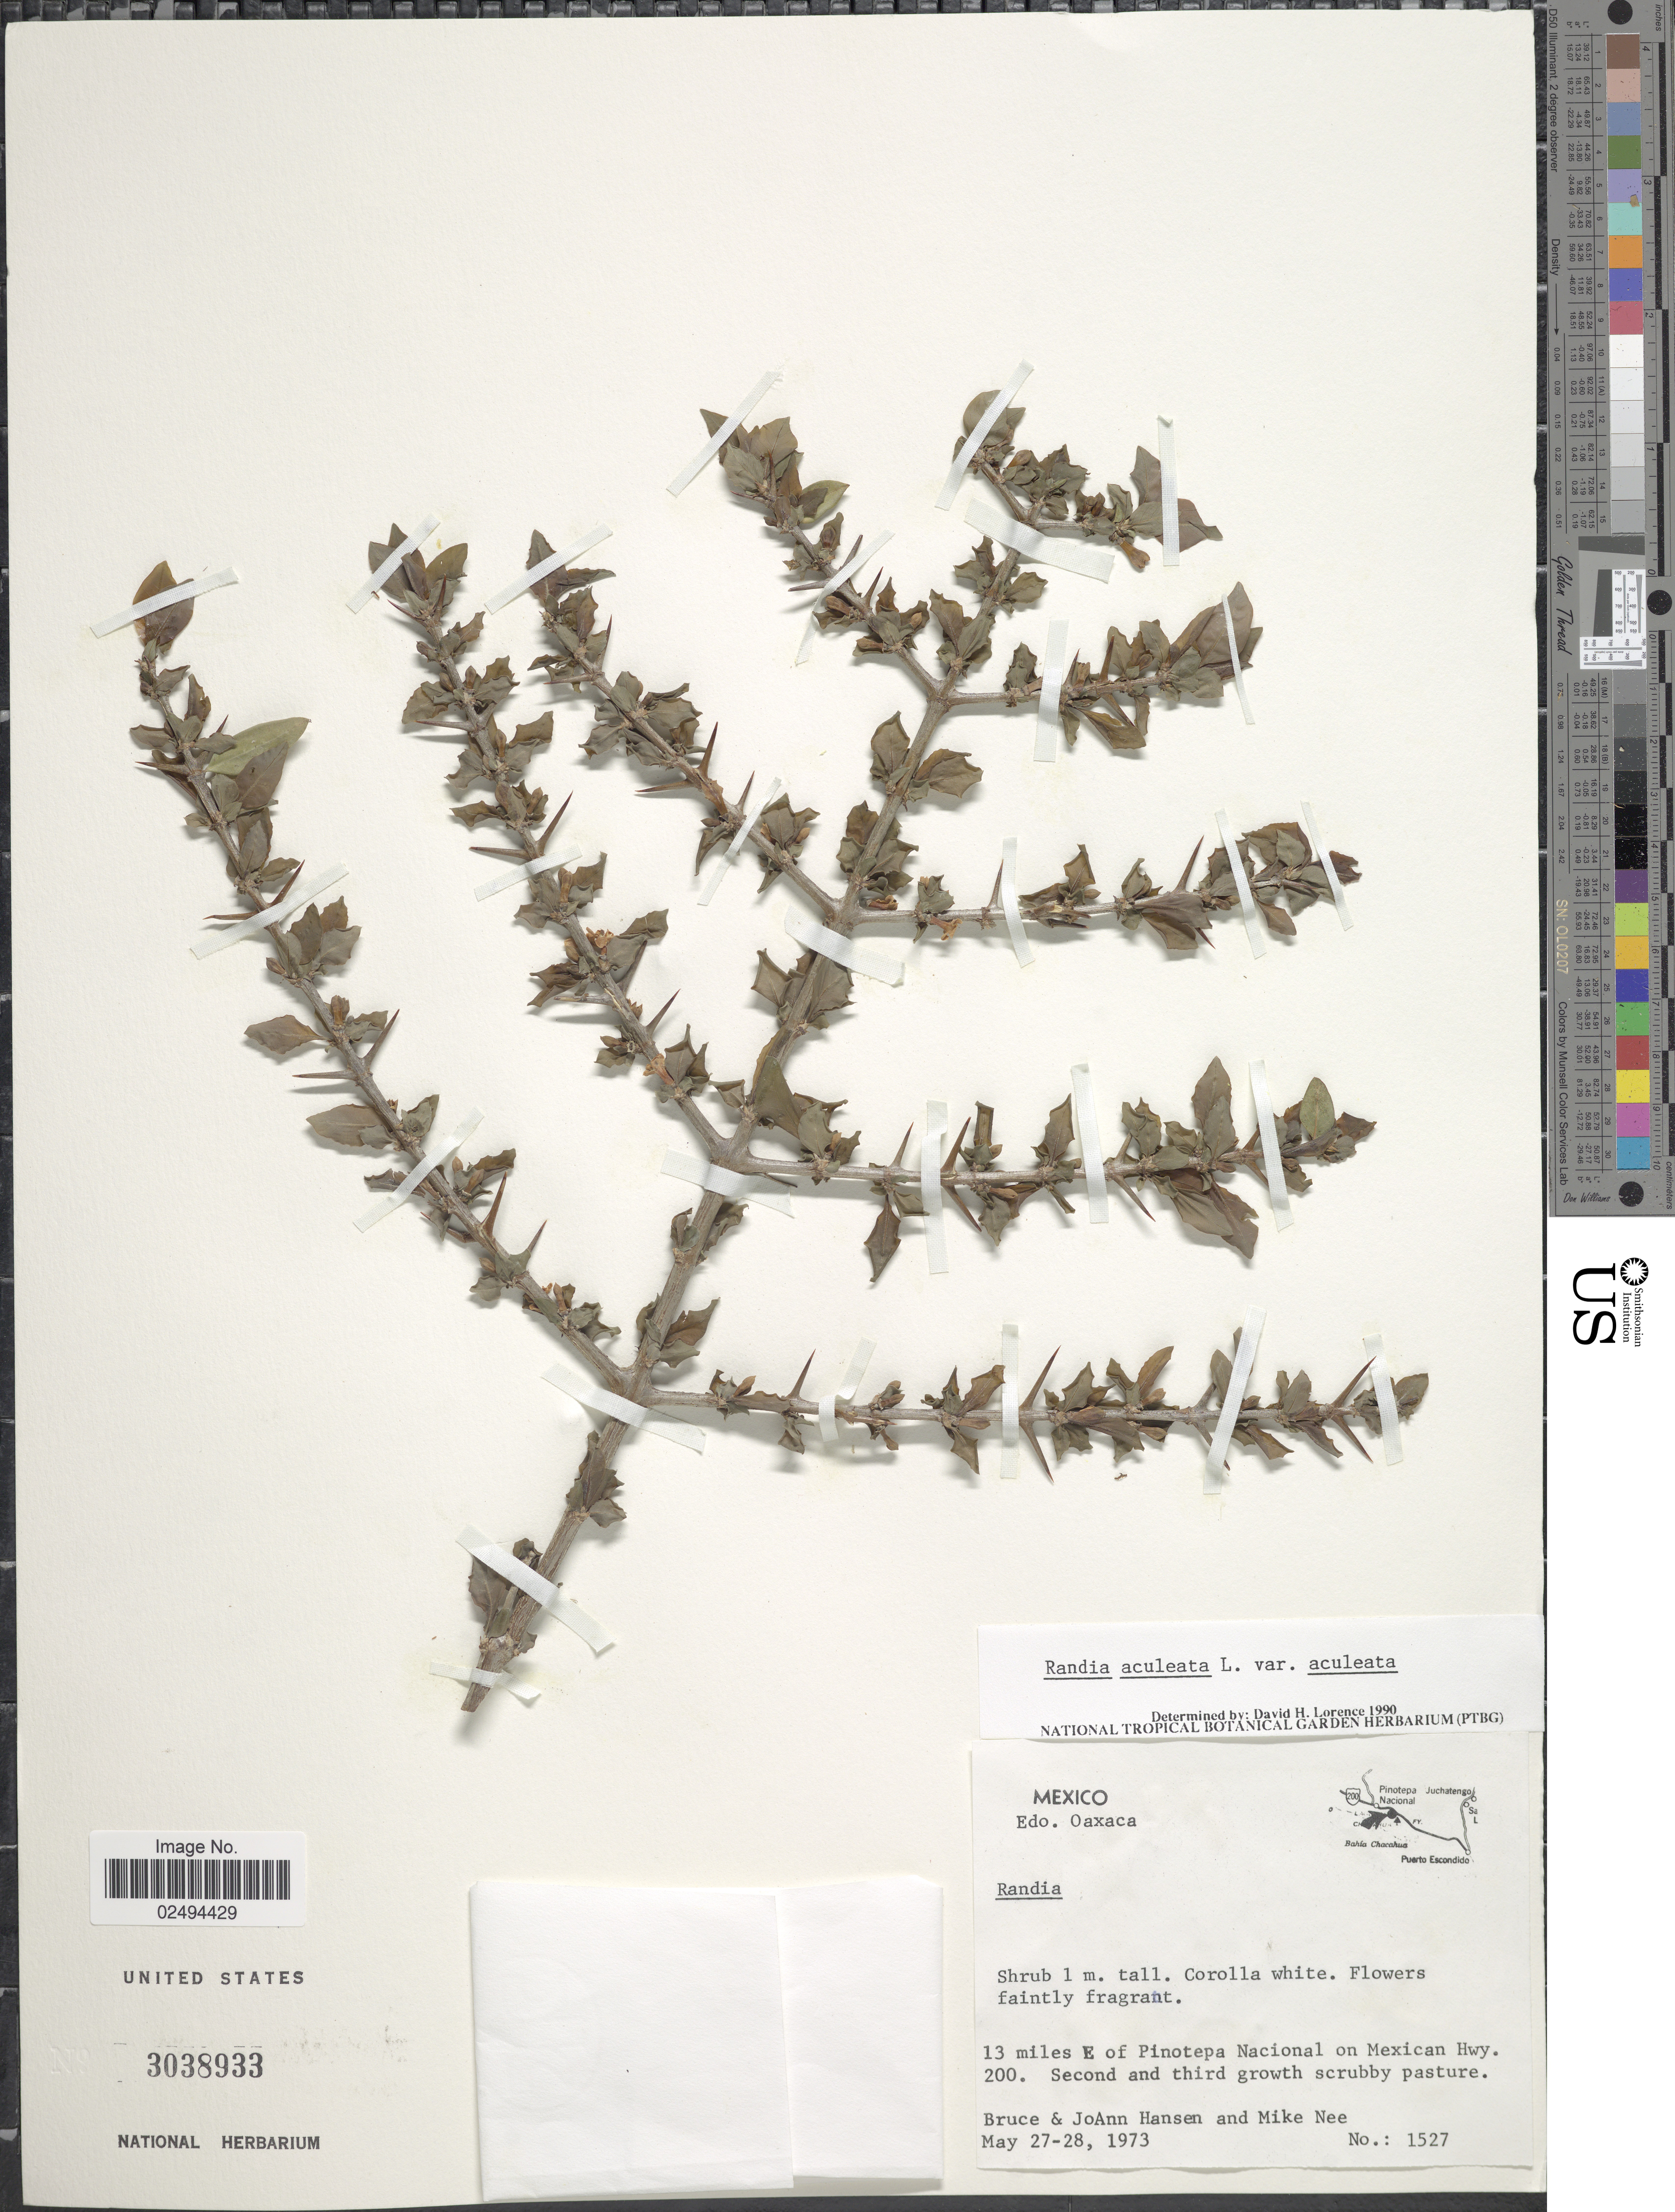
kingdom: Plantae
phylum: Tracheophyta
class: Magnoliopsida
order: Gentianales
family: Rubiaceae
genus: Randia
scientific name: Randia aculeata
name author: L.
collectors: B. Hansen, J. Hansen & M. Nee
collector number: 1527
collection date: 1973-05-27/1973-05-28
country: Mexico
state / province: Oaxaca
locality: Edo. oaxaca. 13 miles E of Pinotepa Nacional on Mexican Hwy. 200.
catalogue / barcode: US 3038933